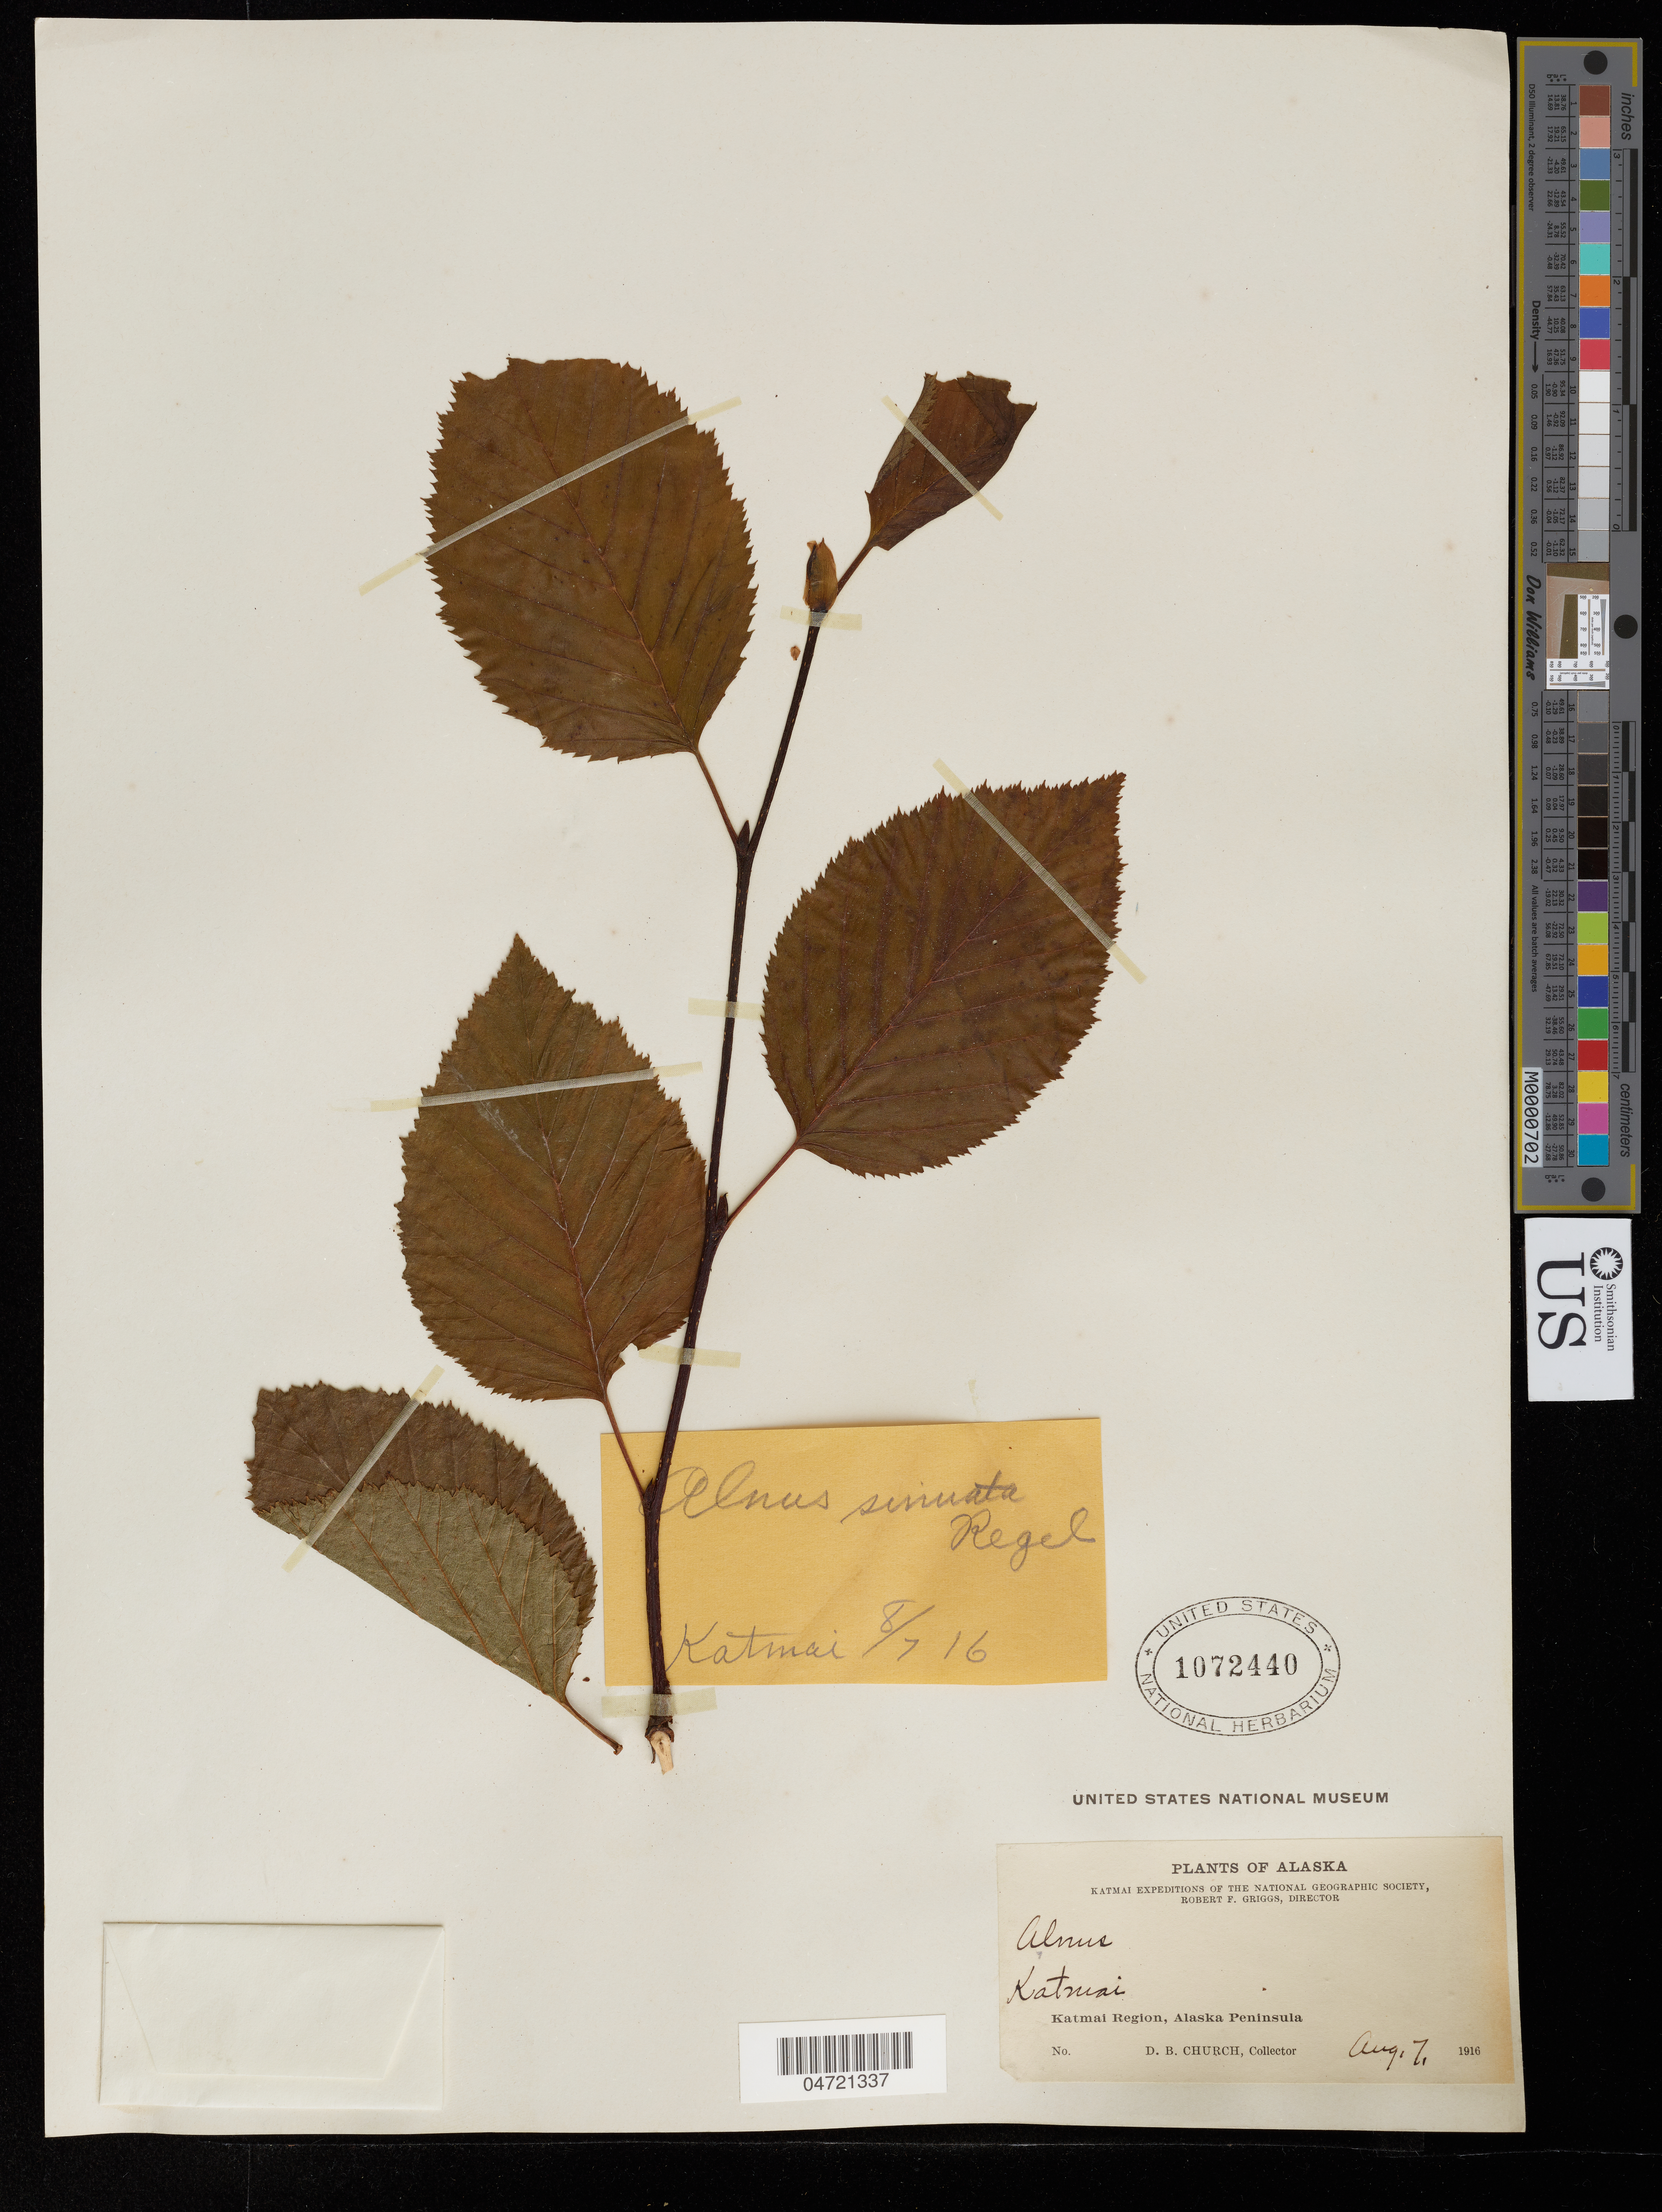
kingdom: Plantae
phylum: Tracheophyta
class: Magnoliopsida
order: Fagales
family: Betulaceae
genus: Alnus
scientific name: Alnus sp.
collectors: D. Church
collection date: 1916-08-07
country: United States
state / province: Alaska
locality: Katmai Region, Alaska Peninsula.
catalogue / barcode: US 1072440